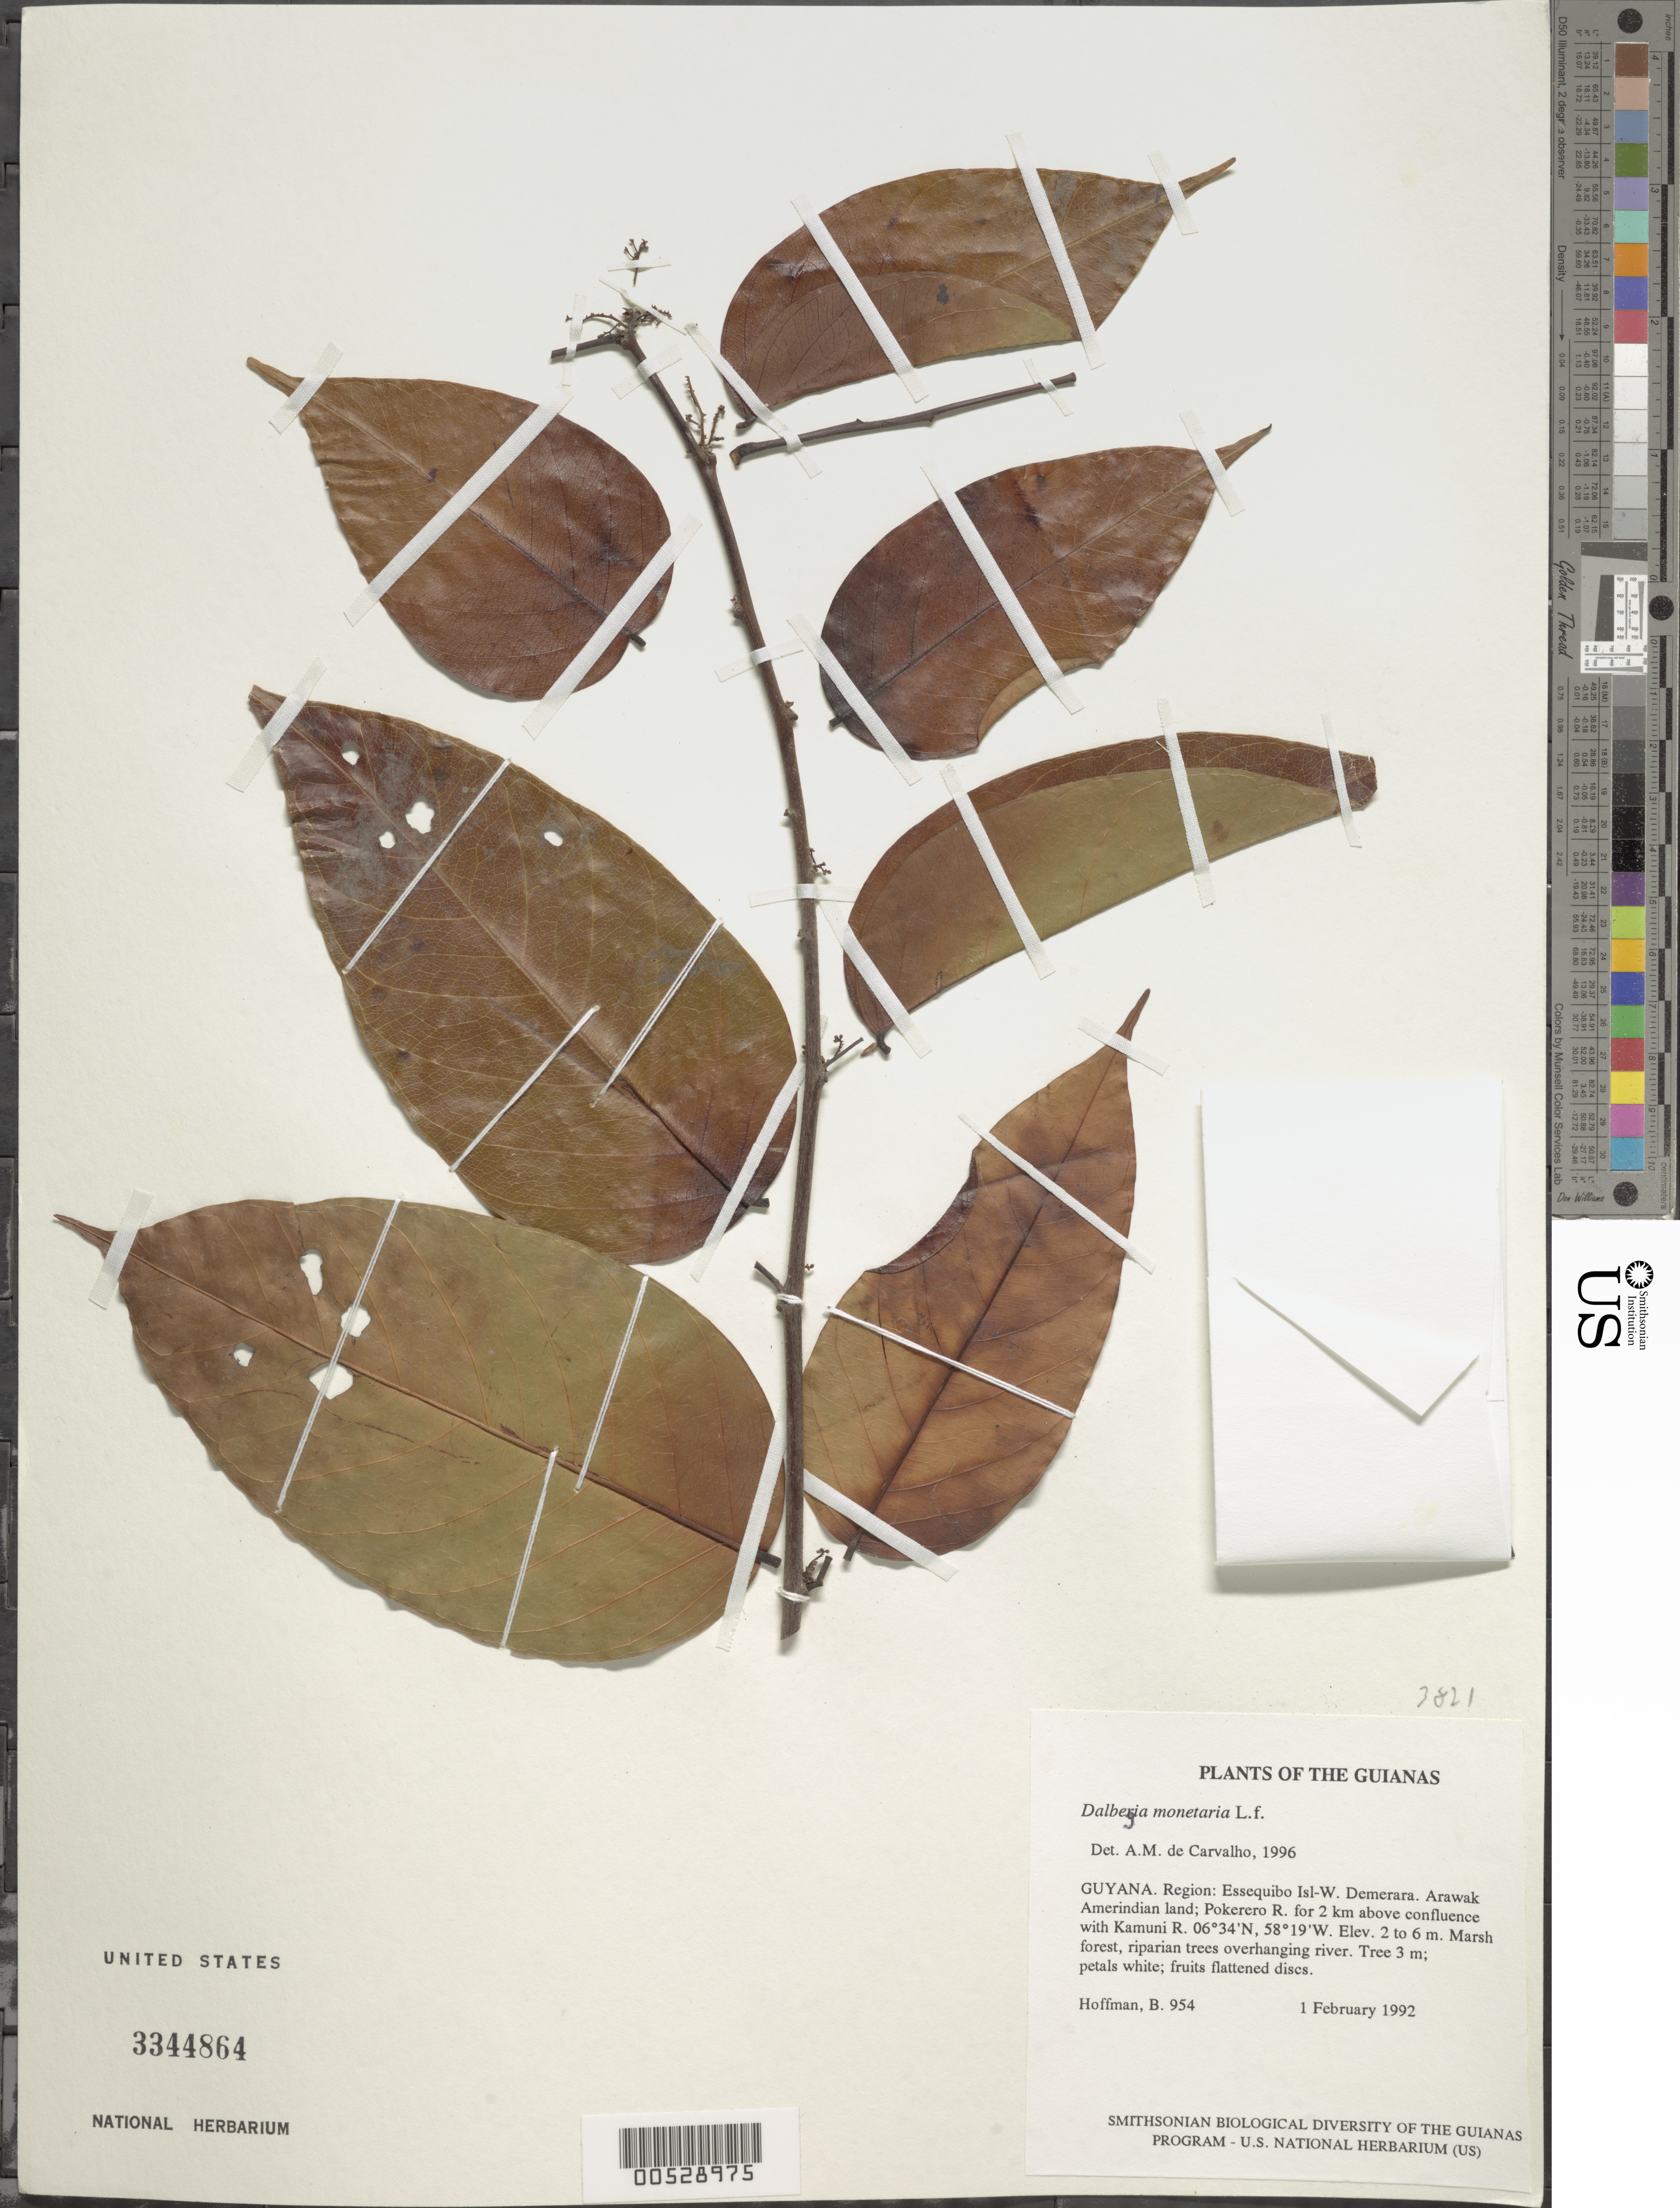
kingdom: Plantae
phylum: Tracheophyta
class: Magnoliopsida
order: Fabales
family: Fabaceae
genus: Dalbergia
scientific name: Dalbergia monetaria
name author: L. f.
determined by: Carvalho, A. M. V. de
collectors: B. Hoffman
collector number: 954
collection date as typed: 1 February 1992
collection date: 1992-02-01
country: Guyana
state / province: Essequibo Isl-W. Demerara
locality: Arawak Amerindian land; Pokerero River for 2 km above confluence with Kamuni River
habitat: Marsh forest, riparian trees overhanging river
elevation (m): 2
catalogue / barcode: US 3344864